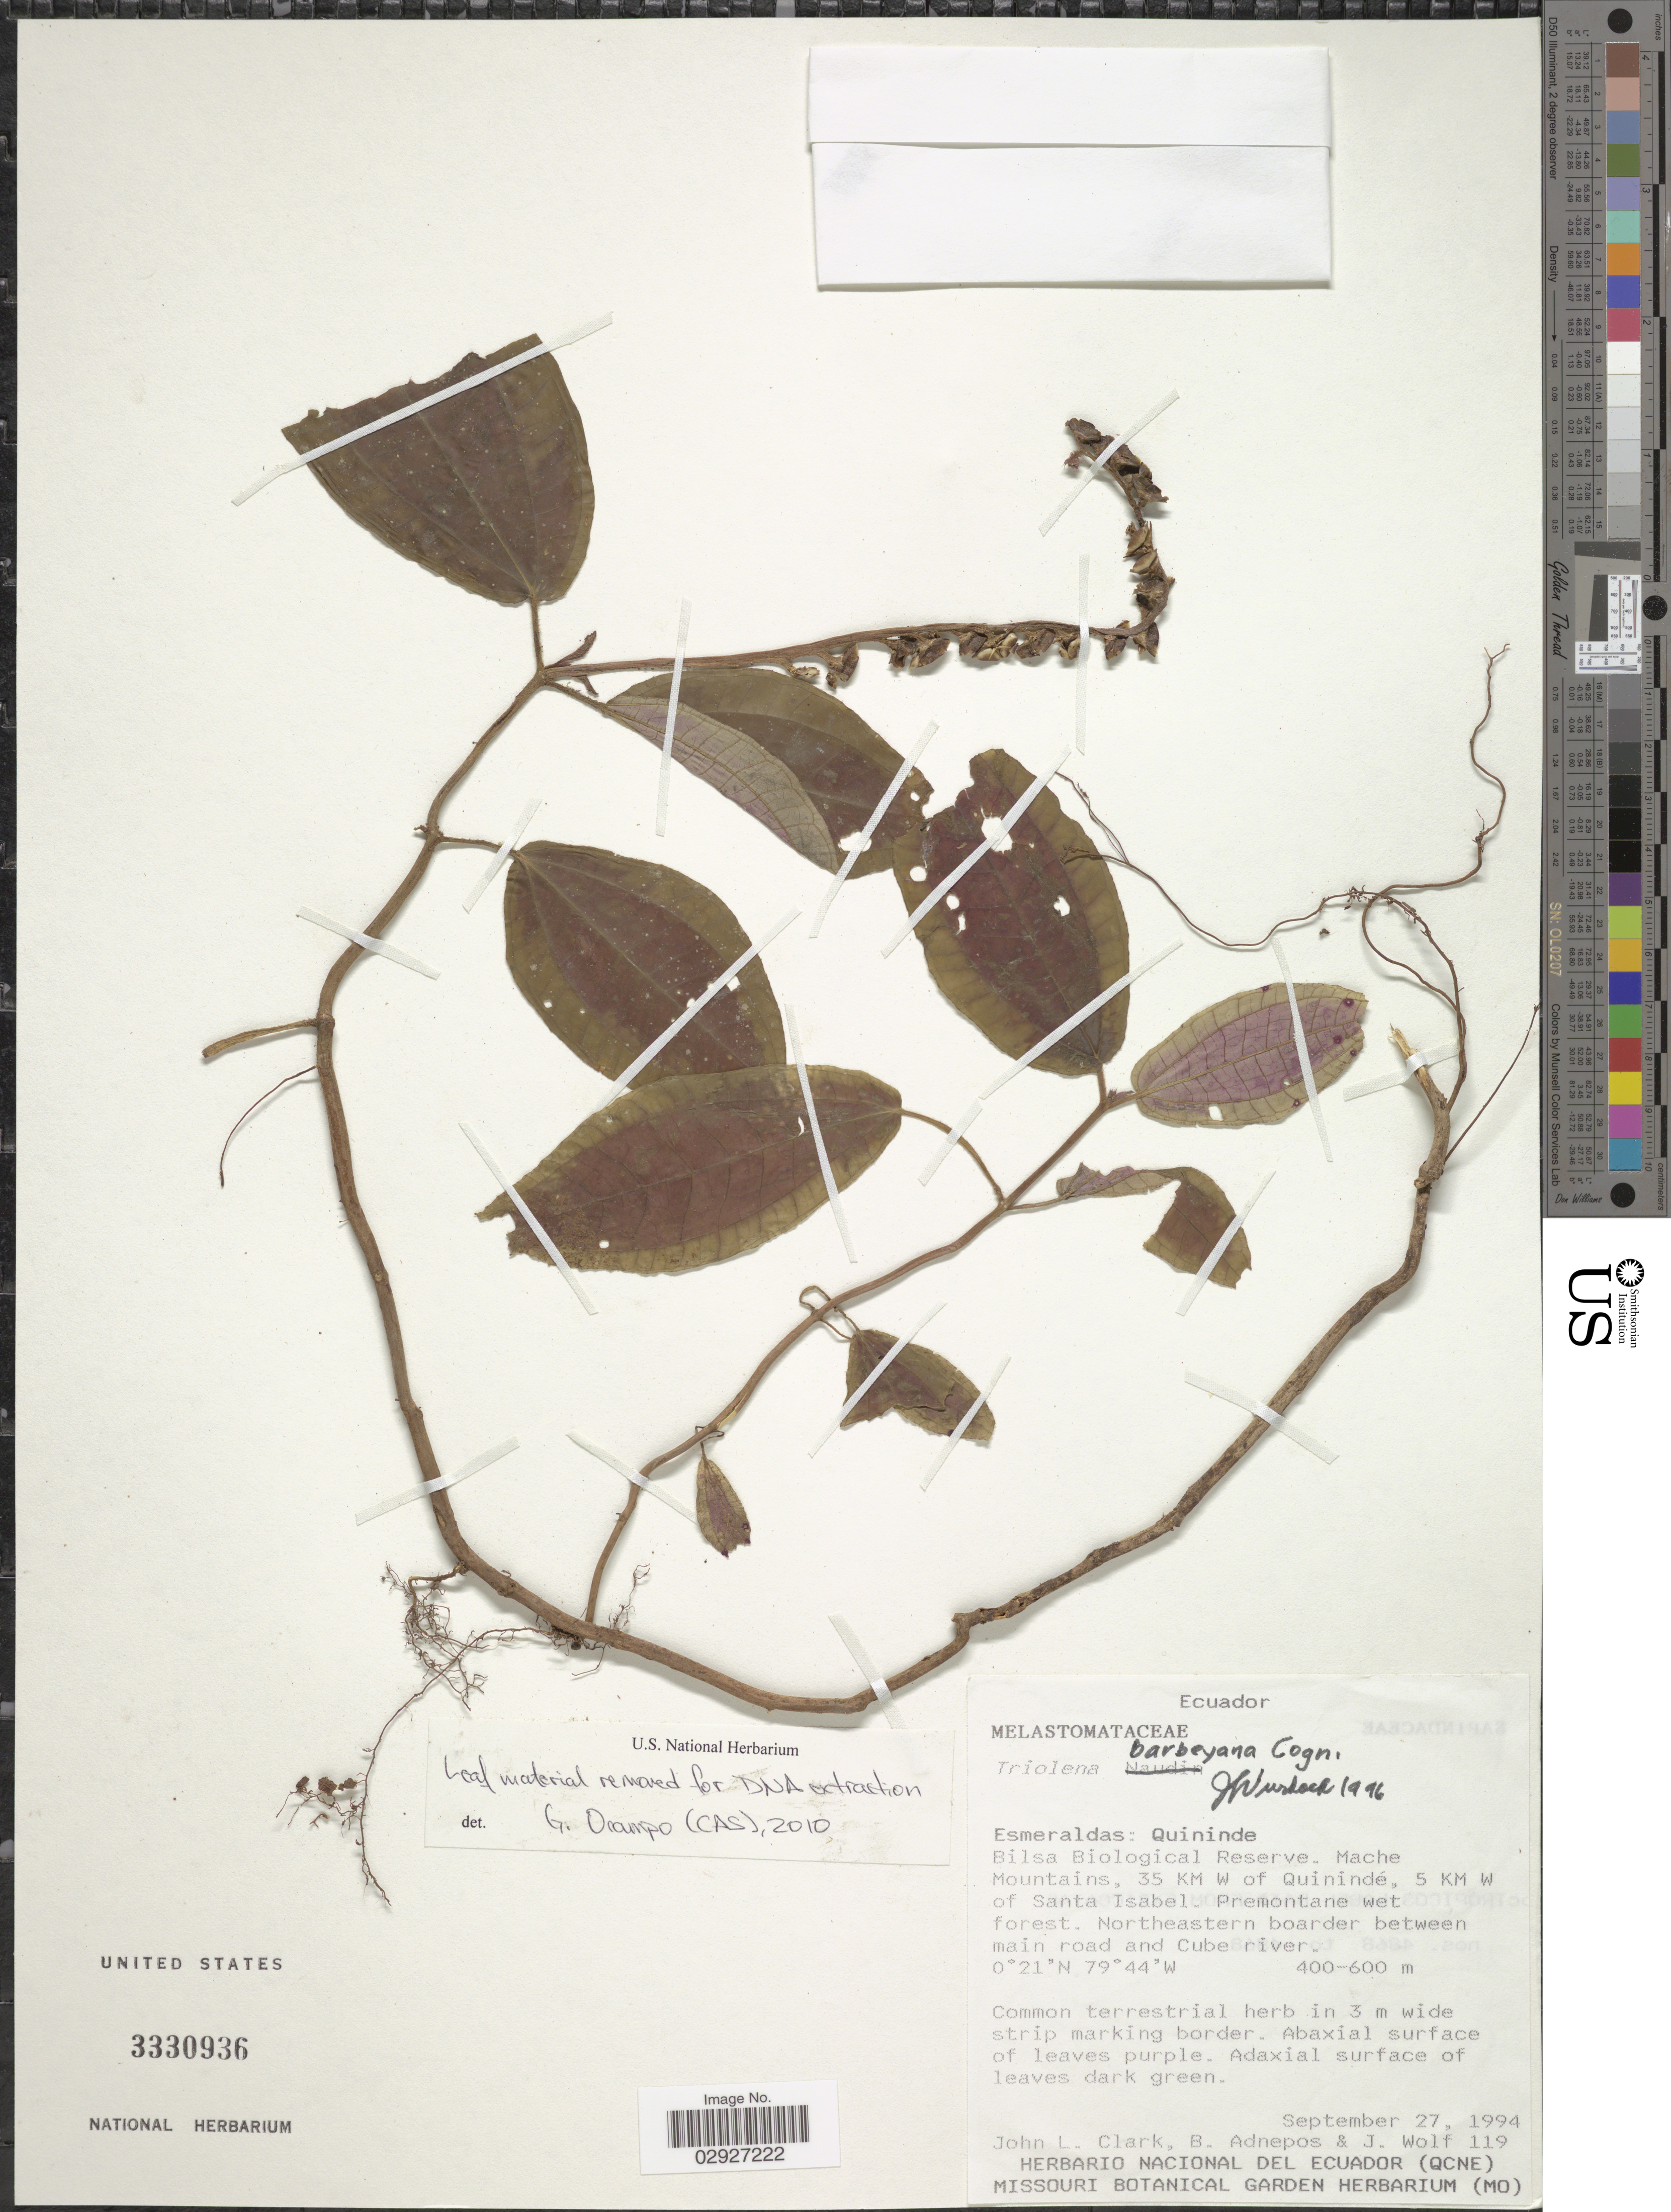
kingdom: Plantae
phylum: Tracheophyta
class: Magnoliopsida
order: Myrtales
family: Melastomataceae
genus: Triolena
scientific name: Triolena barbeyana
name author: Cogn.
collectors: J. L. Clark, B. Adnepos & J. Wolf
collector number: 119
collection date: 1994-09-27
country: Ecuador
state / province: Esmeraldas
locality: Quininde, Bilsa Biological Reserve, Mache Mountains, 35 Km W of Quinindé, 5 Km W of Santa Isabel, Northeastern boarder between main road and Cube river.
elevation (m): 400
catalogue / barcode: US 3330936